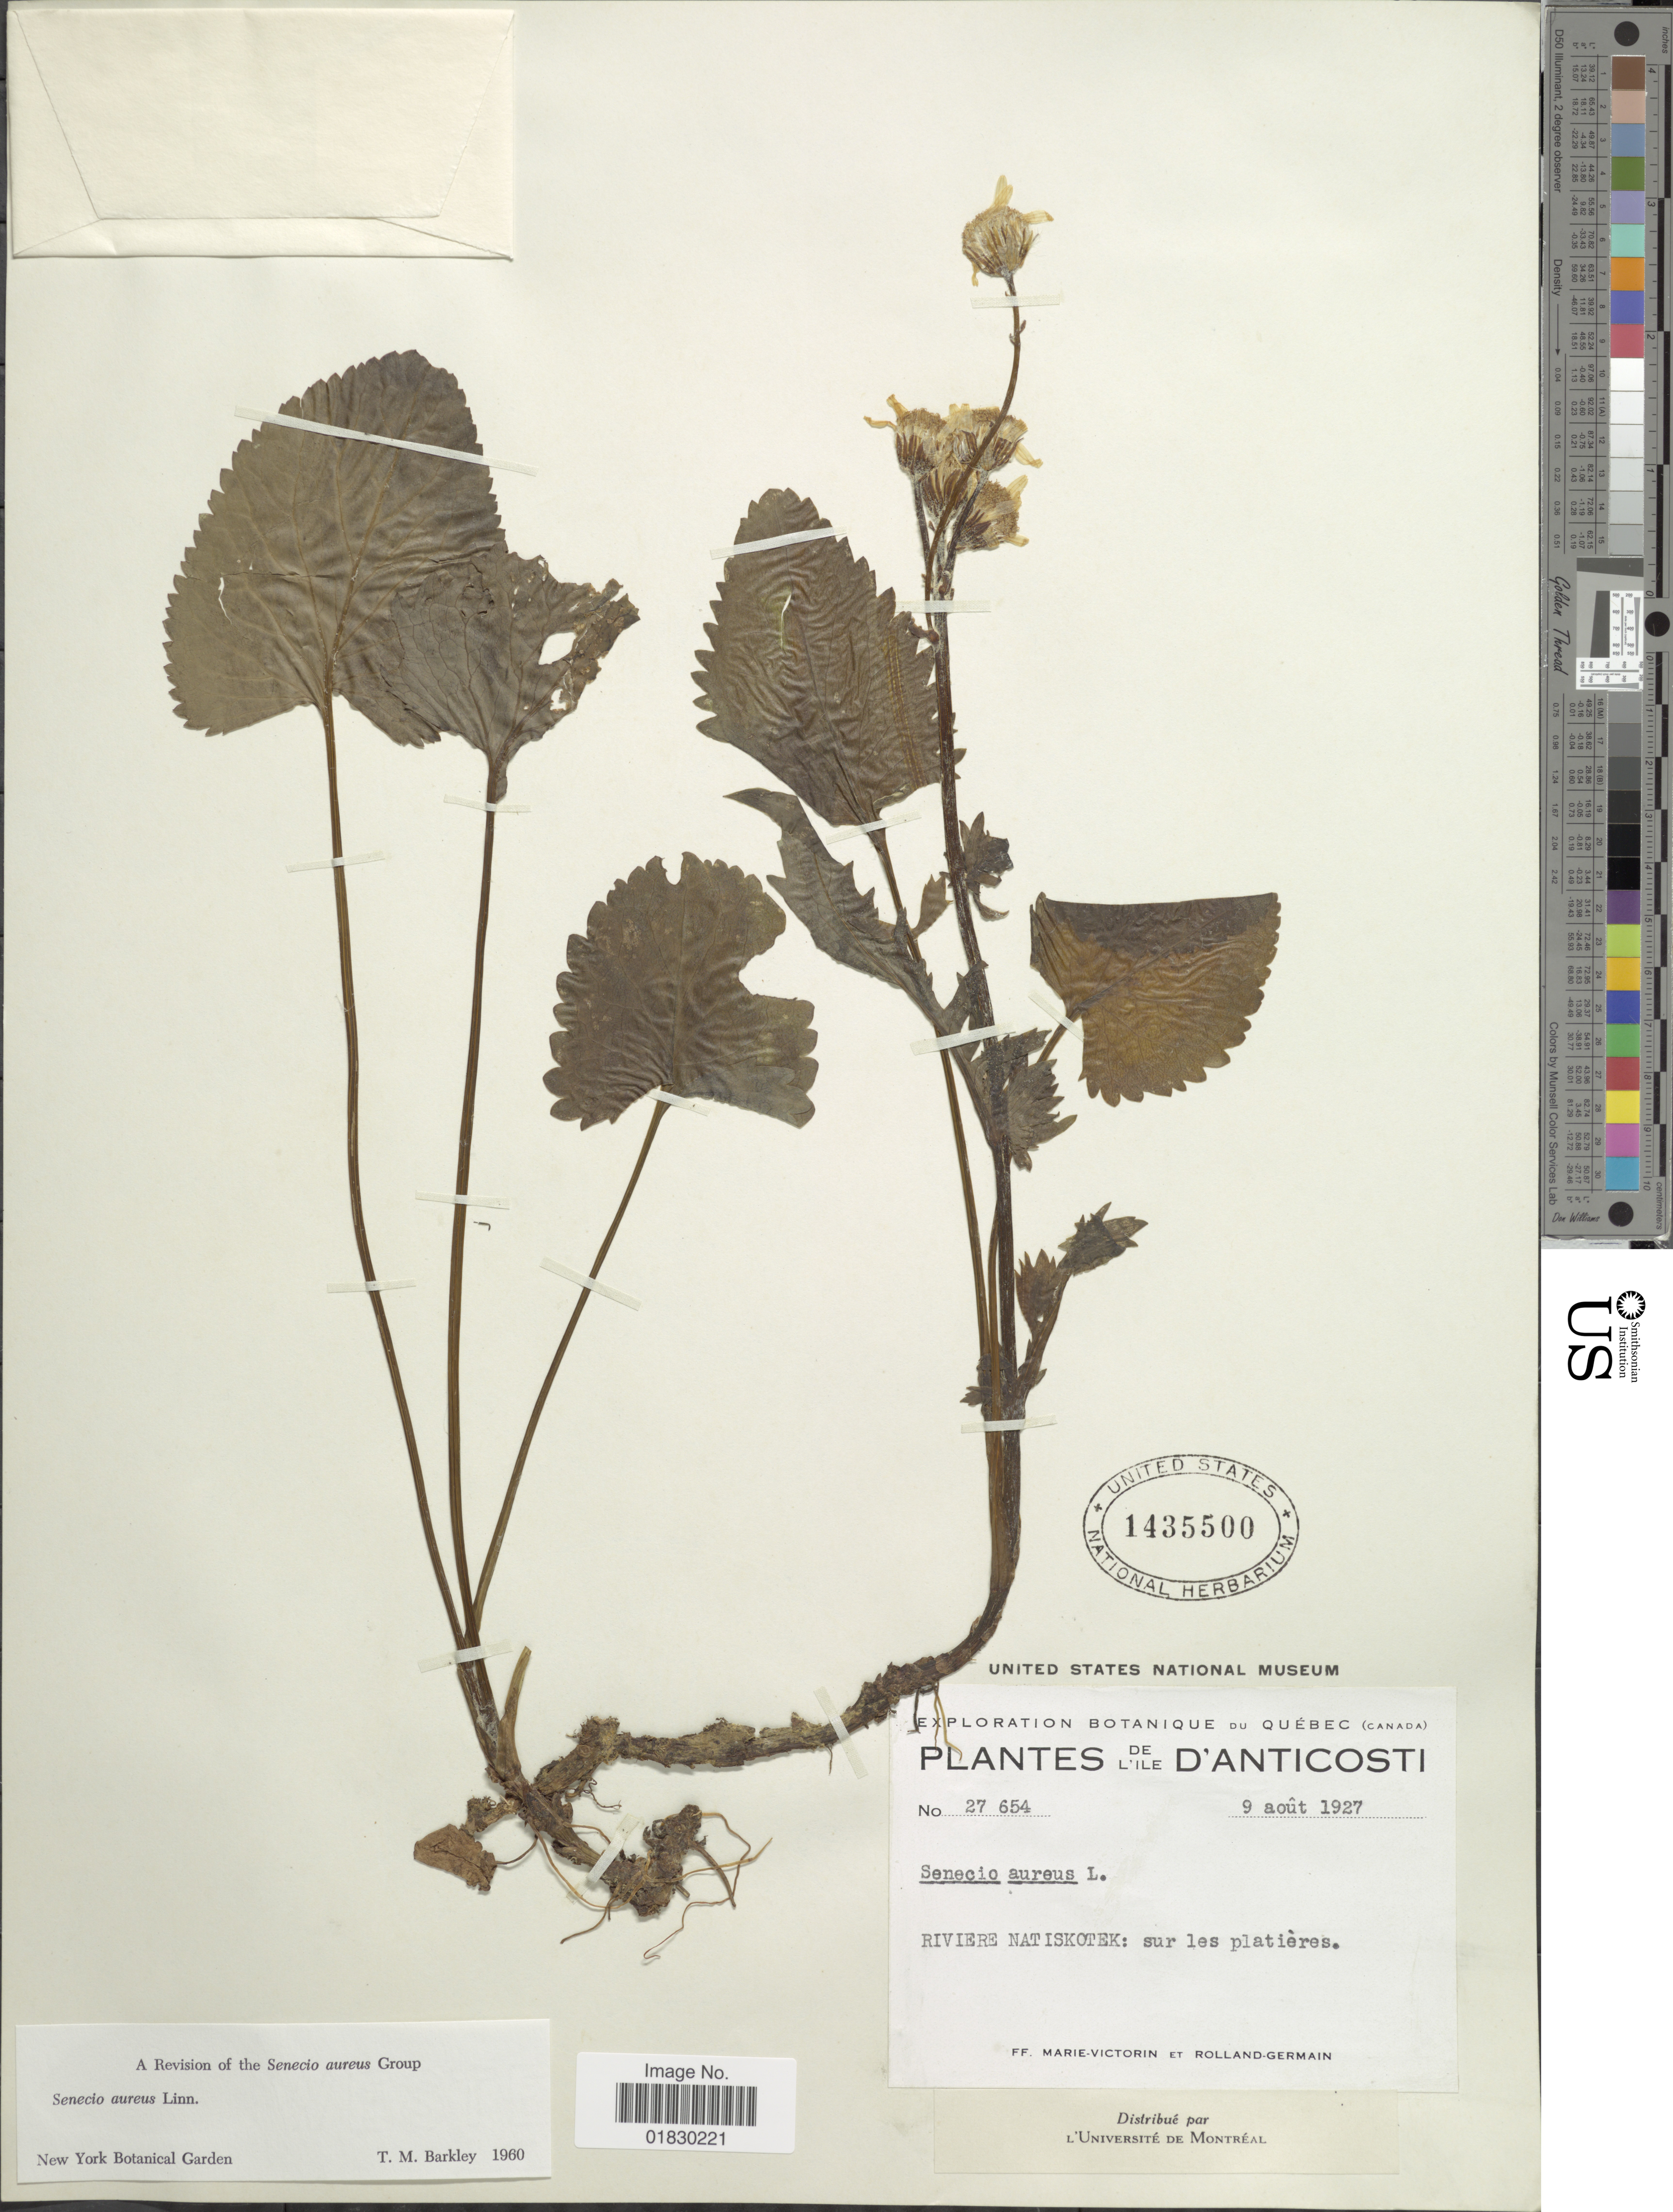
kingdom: Plantae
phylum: Tracheophyta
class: Magnoliopsida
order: Asterales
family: Asteraceae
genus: Packera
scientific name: Packera aurea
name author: (L.) Á. Löve & D. Löve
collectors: F. Marie-Victorin & Rolland-Germain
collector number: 27654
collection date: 1927-08-09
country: Canada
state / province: Quebec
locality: De L' Ile D' Anticosti, Riviere Natiskotek: sur les platieres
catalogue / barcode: US 1435500